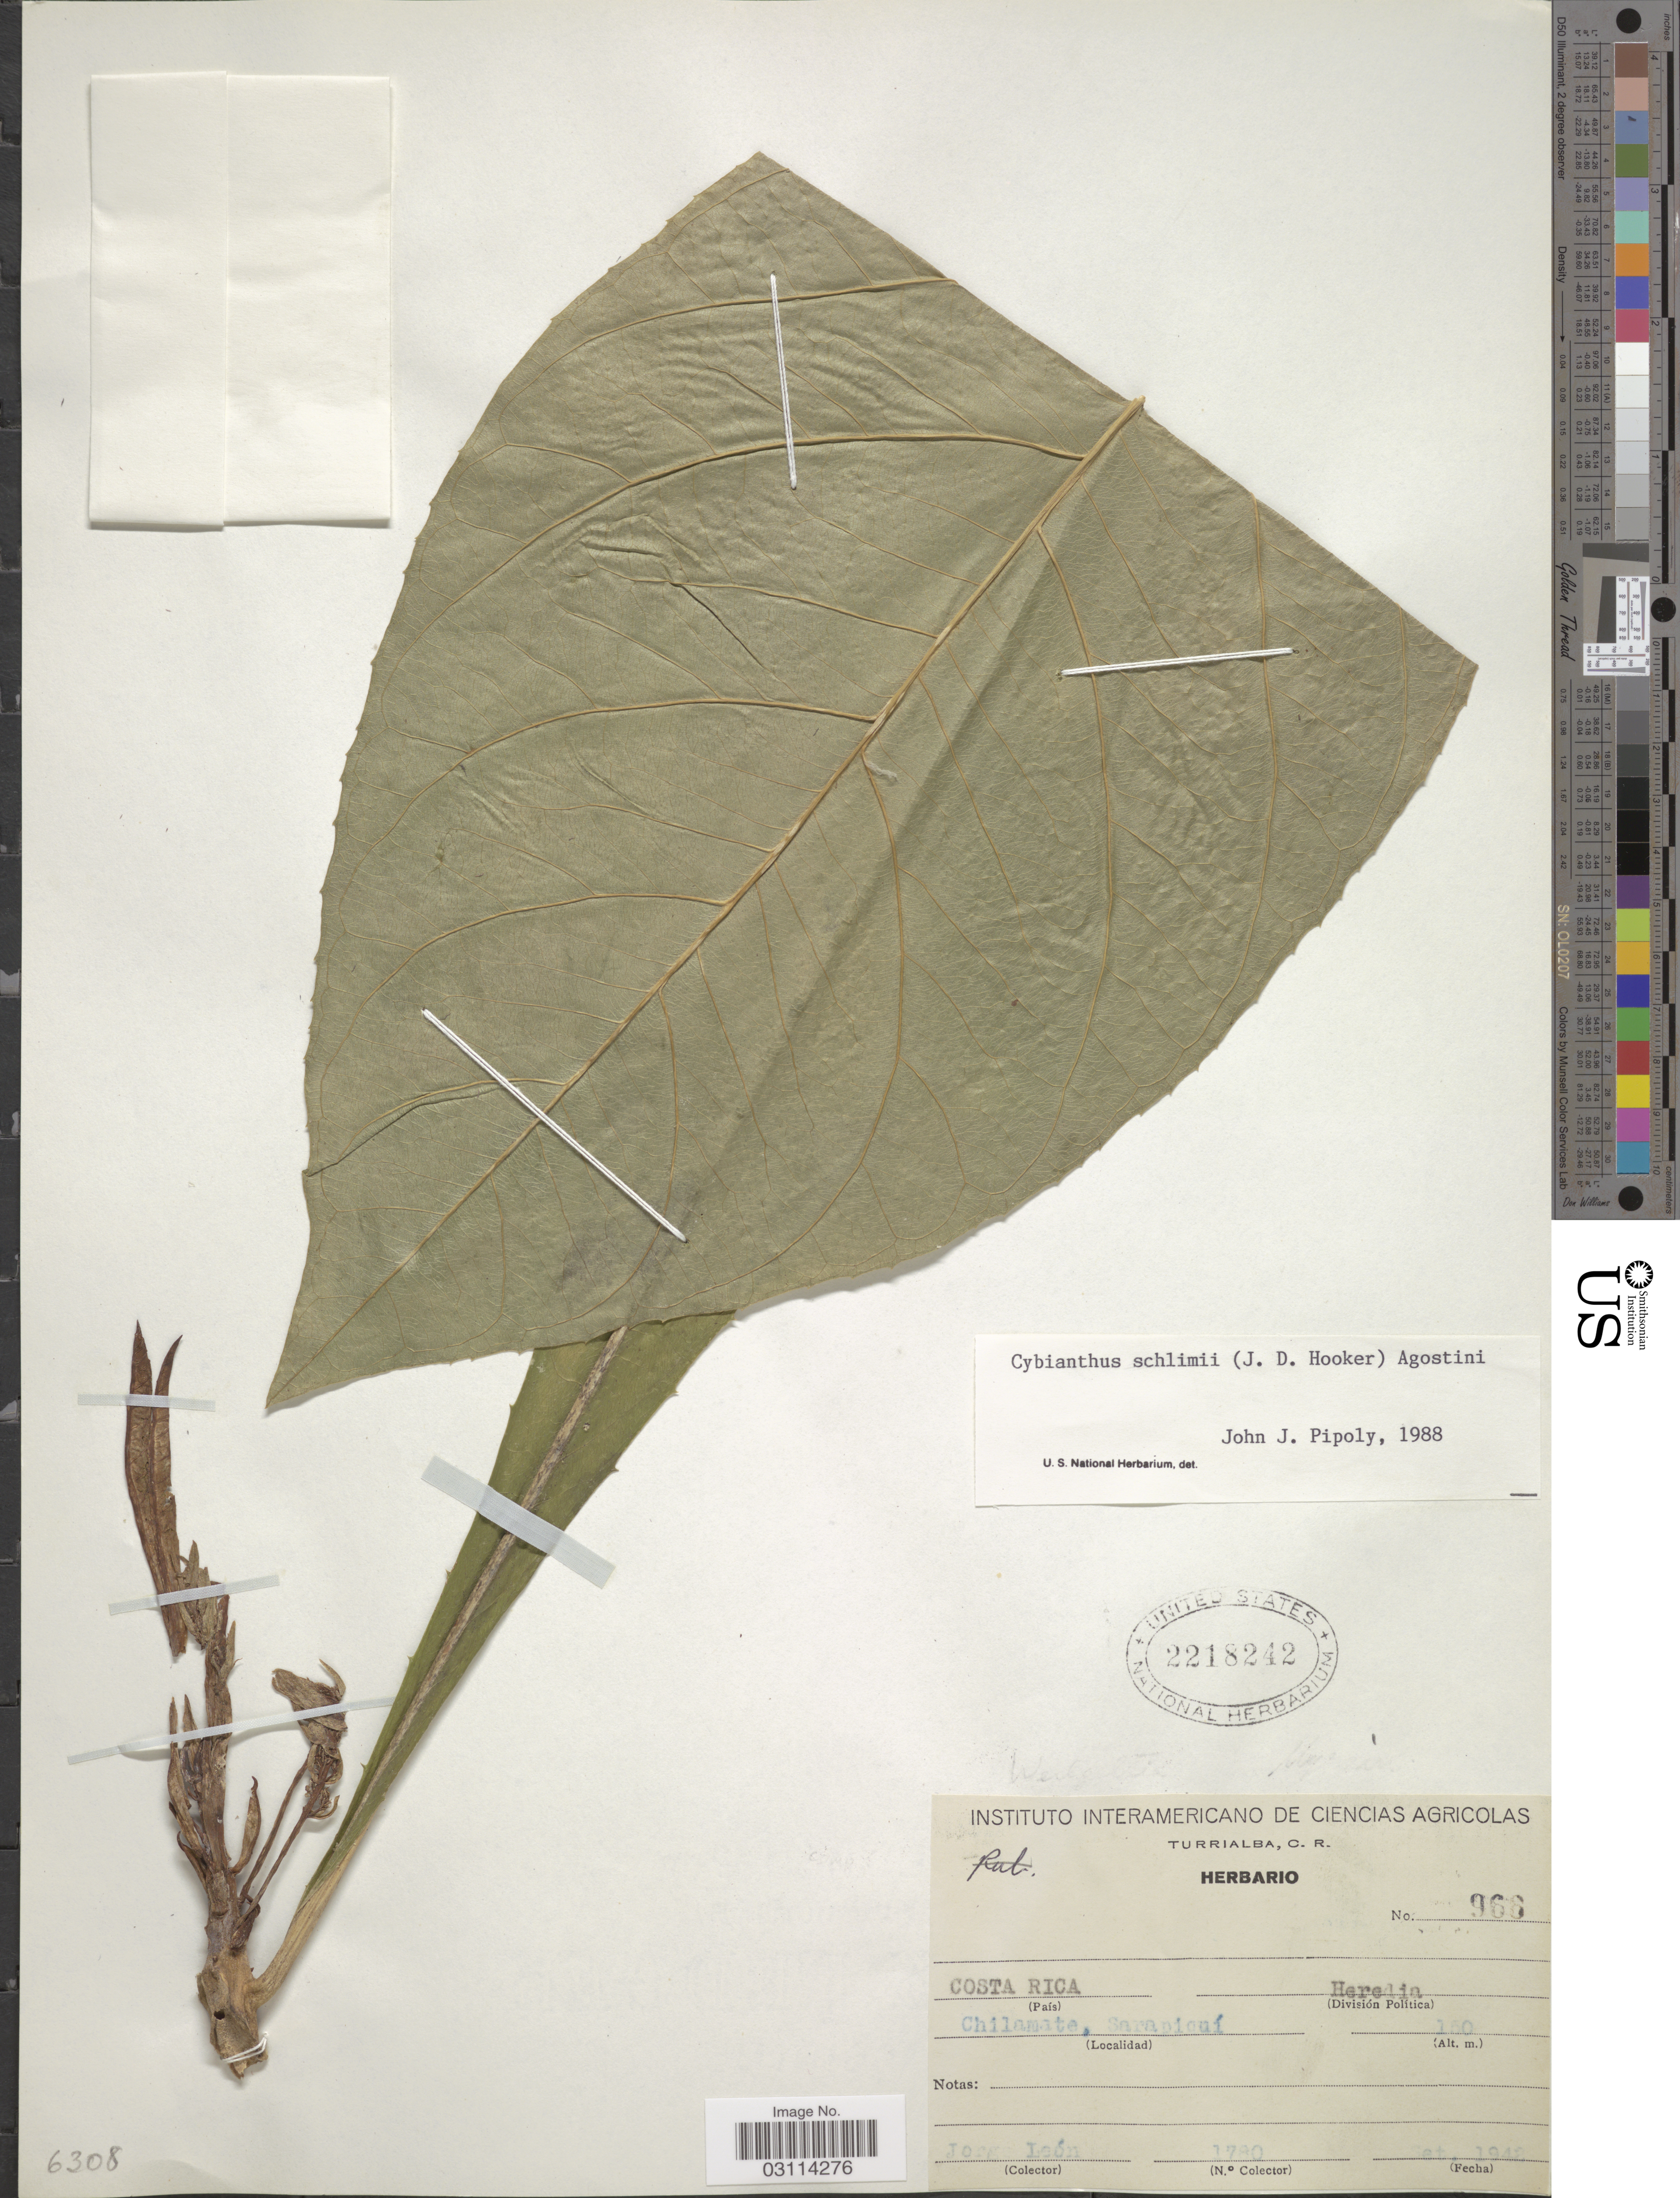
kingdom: Plantae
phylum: Tracheophyta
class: Magnoliopsida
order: Ericales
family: Primulaceae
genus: Cybianthus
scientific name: Cybianthus schlimii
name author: (Hook. f.) G. Agostini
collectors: J. León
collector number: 1780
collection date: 1948-09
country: Costa Rica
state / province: Heredia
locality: Chilamate, Sarapiquí.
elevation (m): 150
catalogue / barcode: US 2218242